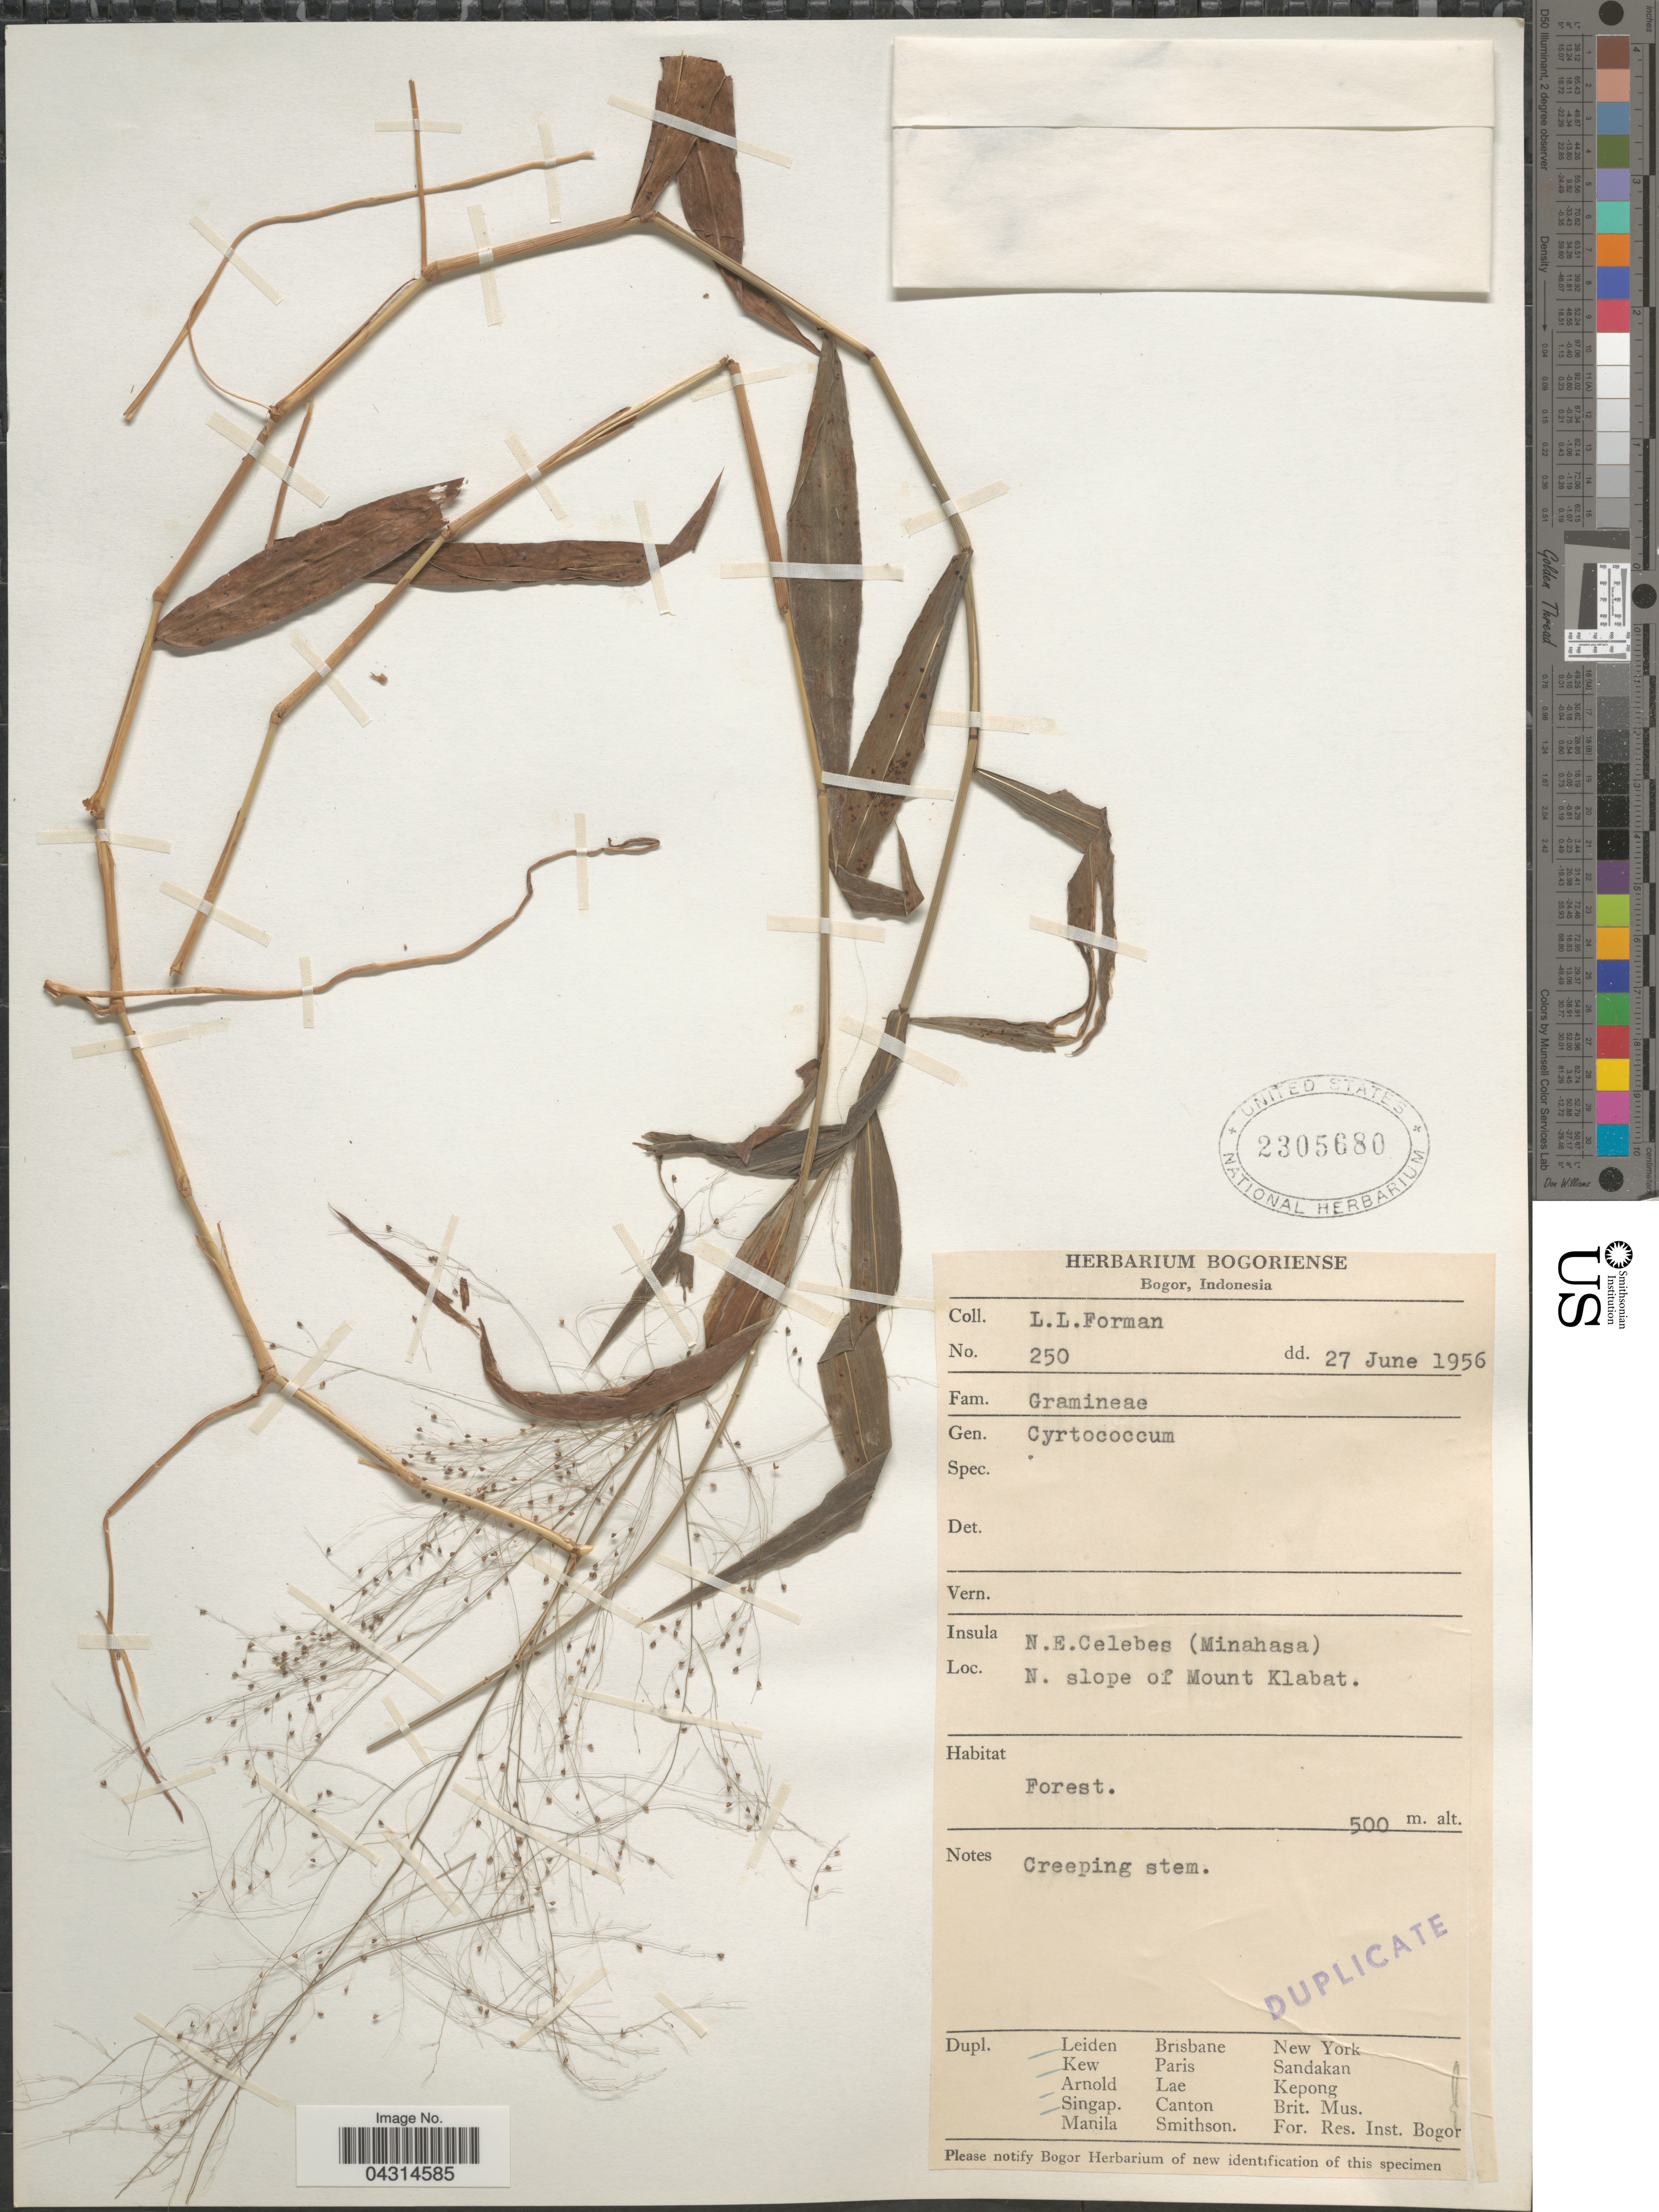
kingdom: Plantae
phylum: Tracheophyta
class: Liliopsida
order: Poales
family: Poaceae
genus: Cyrtococcum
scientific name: Cyrtococcum sp.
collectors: L. Forman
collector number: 250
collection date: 1956-06-27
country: Indonesia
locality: Insula N.E. Celebes (Minahasa). N. slope of Mount Klabat.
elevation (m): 500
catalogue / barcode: US 2305680